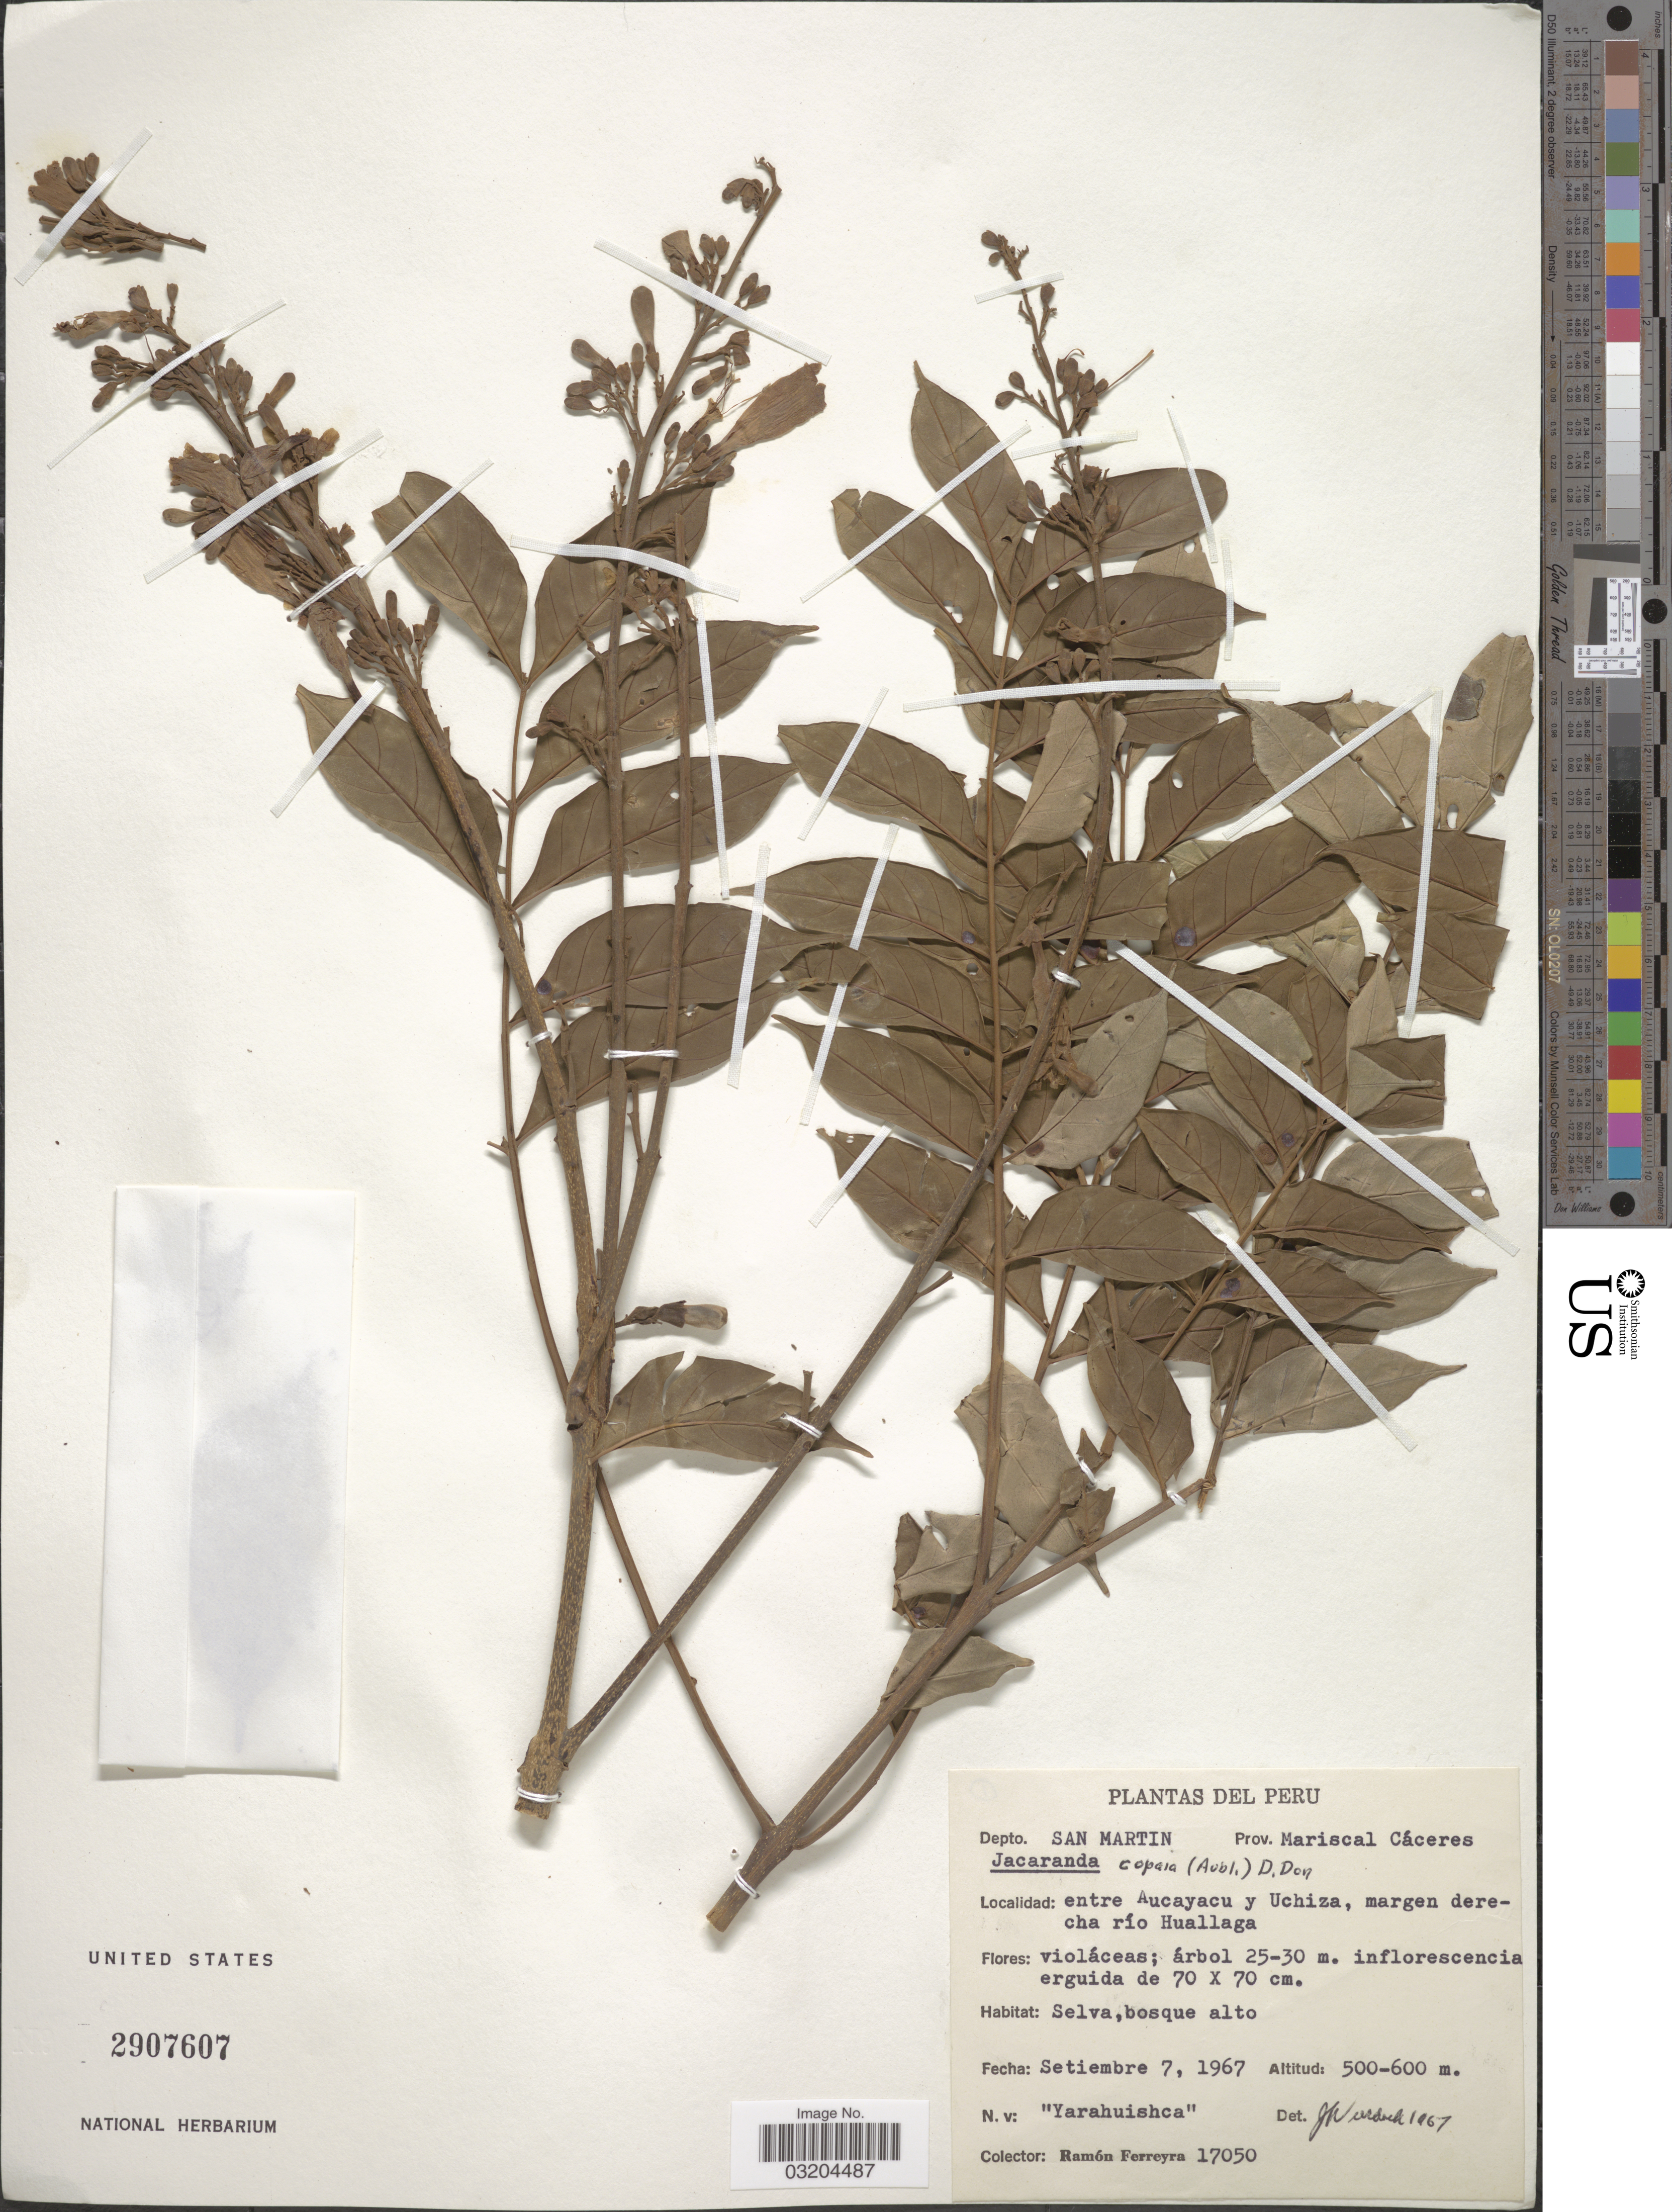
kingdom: Plantae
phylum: Tracheophyta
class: Magnoliopsida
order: Lamiales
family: Bignoniaceae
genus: Jacaranda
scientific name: Jacaranda copaia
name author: (Aubl.) D. Don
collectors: R. A. Ferreyra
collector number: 17050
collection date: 1967-09-07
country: Peru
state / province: San Martín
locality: Depto. San Martin. Prov. Mariscal Cáceres. Entre Aucayacu y Uchiza, margen derecha río Huallaga.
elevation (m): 500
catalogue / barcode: US 2907607